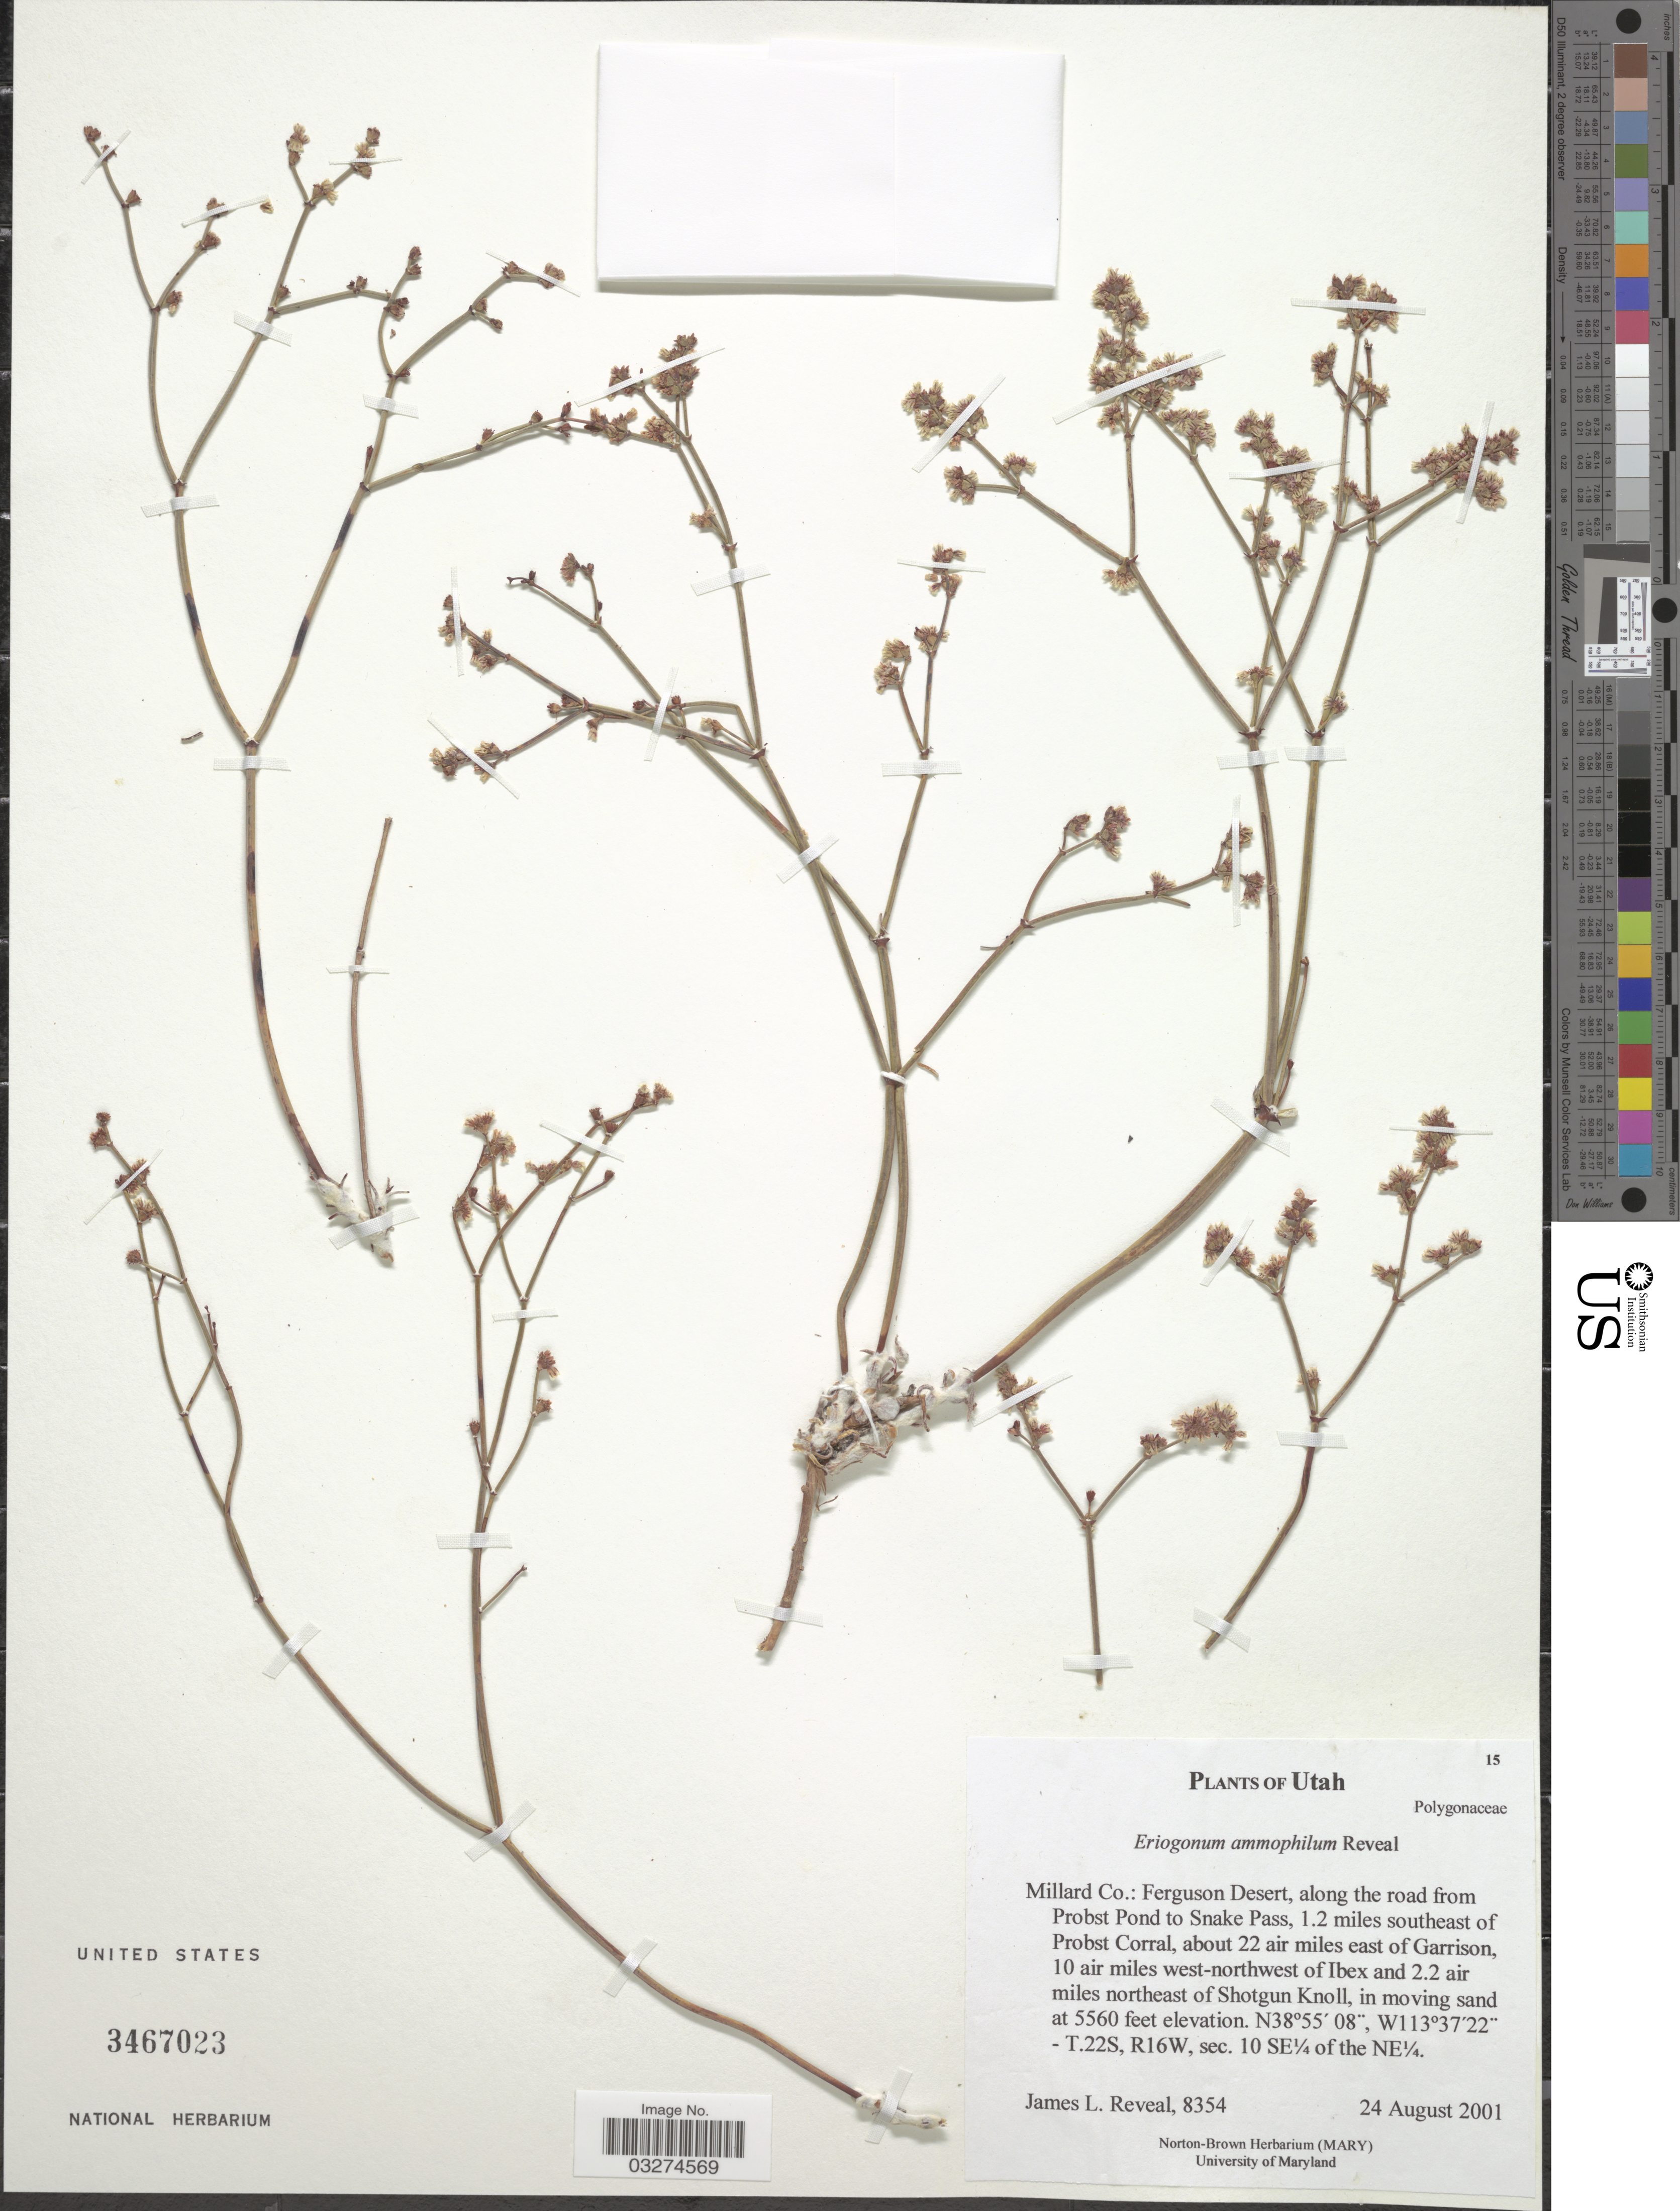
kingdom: Plantae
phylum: Tracheophyta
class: Magnoliopsida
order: Caryophyllales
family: Polygonaceae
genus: Eriogonum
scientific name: Eriogonum ammophilum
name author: Reveal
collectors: J. L. Reveal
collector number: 8354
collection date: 2001-08-24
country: United States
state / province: Utah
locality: Millard Co.: Ferguson Desert, along the road from Probst Pond to Snake Pass, 1.2 miles southeast of Probst Corral, about 22 air miles east of Garrison, 10 air miles west-northwest of Ibex and 2.2 air miles northeast of Shotgun Knoll, - T.22S, R16W, sec. 10 SE¼ of the NE¼.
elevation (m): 1695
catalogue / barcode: US 3467023